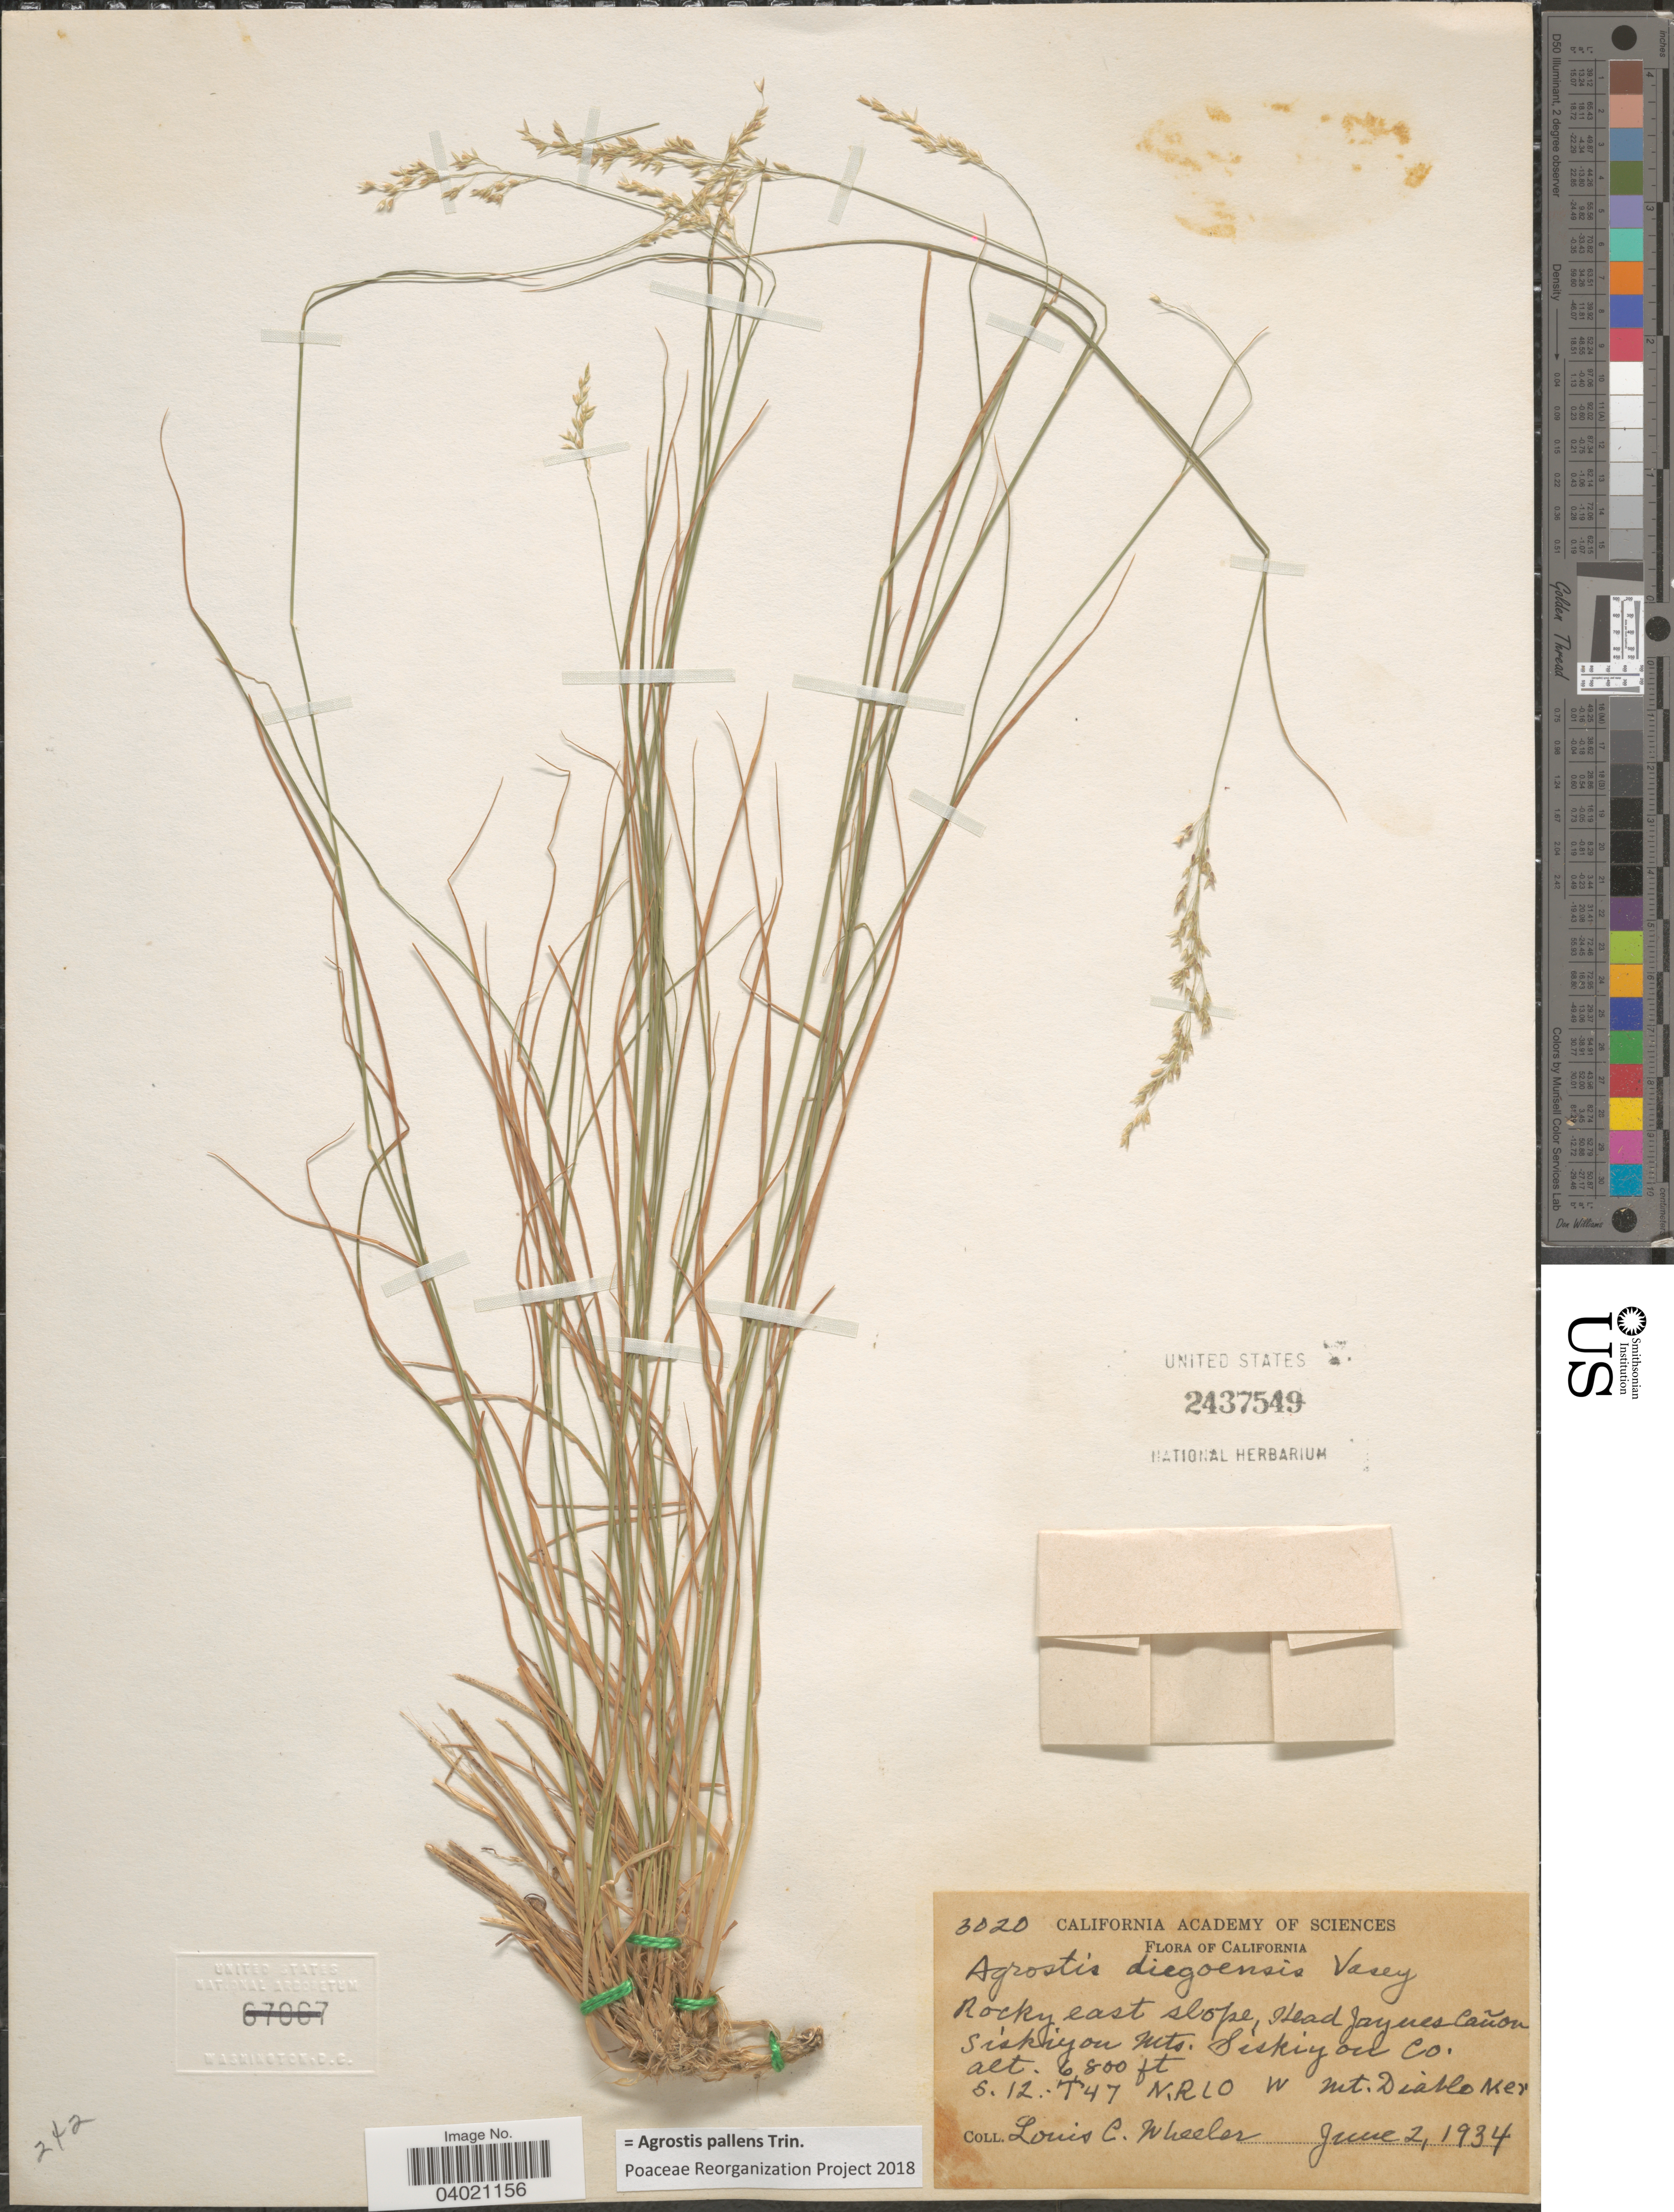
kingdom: Plantae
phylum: Tracheophyta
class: Liliopsida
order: Poales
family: Poaceae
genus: Agrostis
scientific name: Agrostis pallens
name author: Trin.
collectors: L. C. Wheeler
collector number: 3020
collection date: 1934-06-02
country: United States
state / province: California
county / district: Siskiyou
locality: Rocky east slope, Head Jaynes Cañon. Siskiyou Mts. Siskiyou Co. S.12. T47N. R10W. Mt. Diablo Mer.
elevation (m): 2073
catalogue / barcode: US 2437549